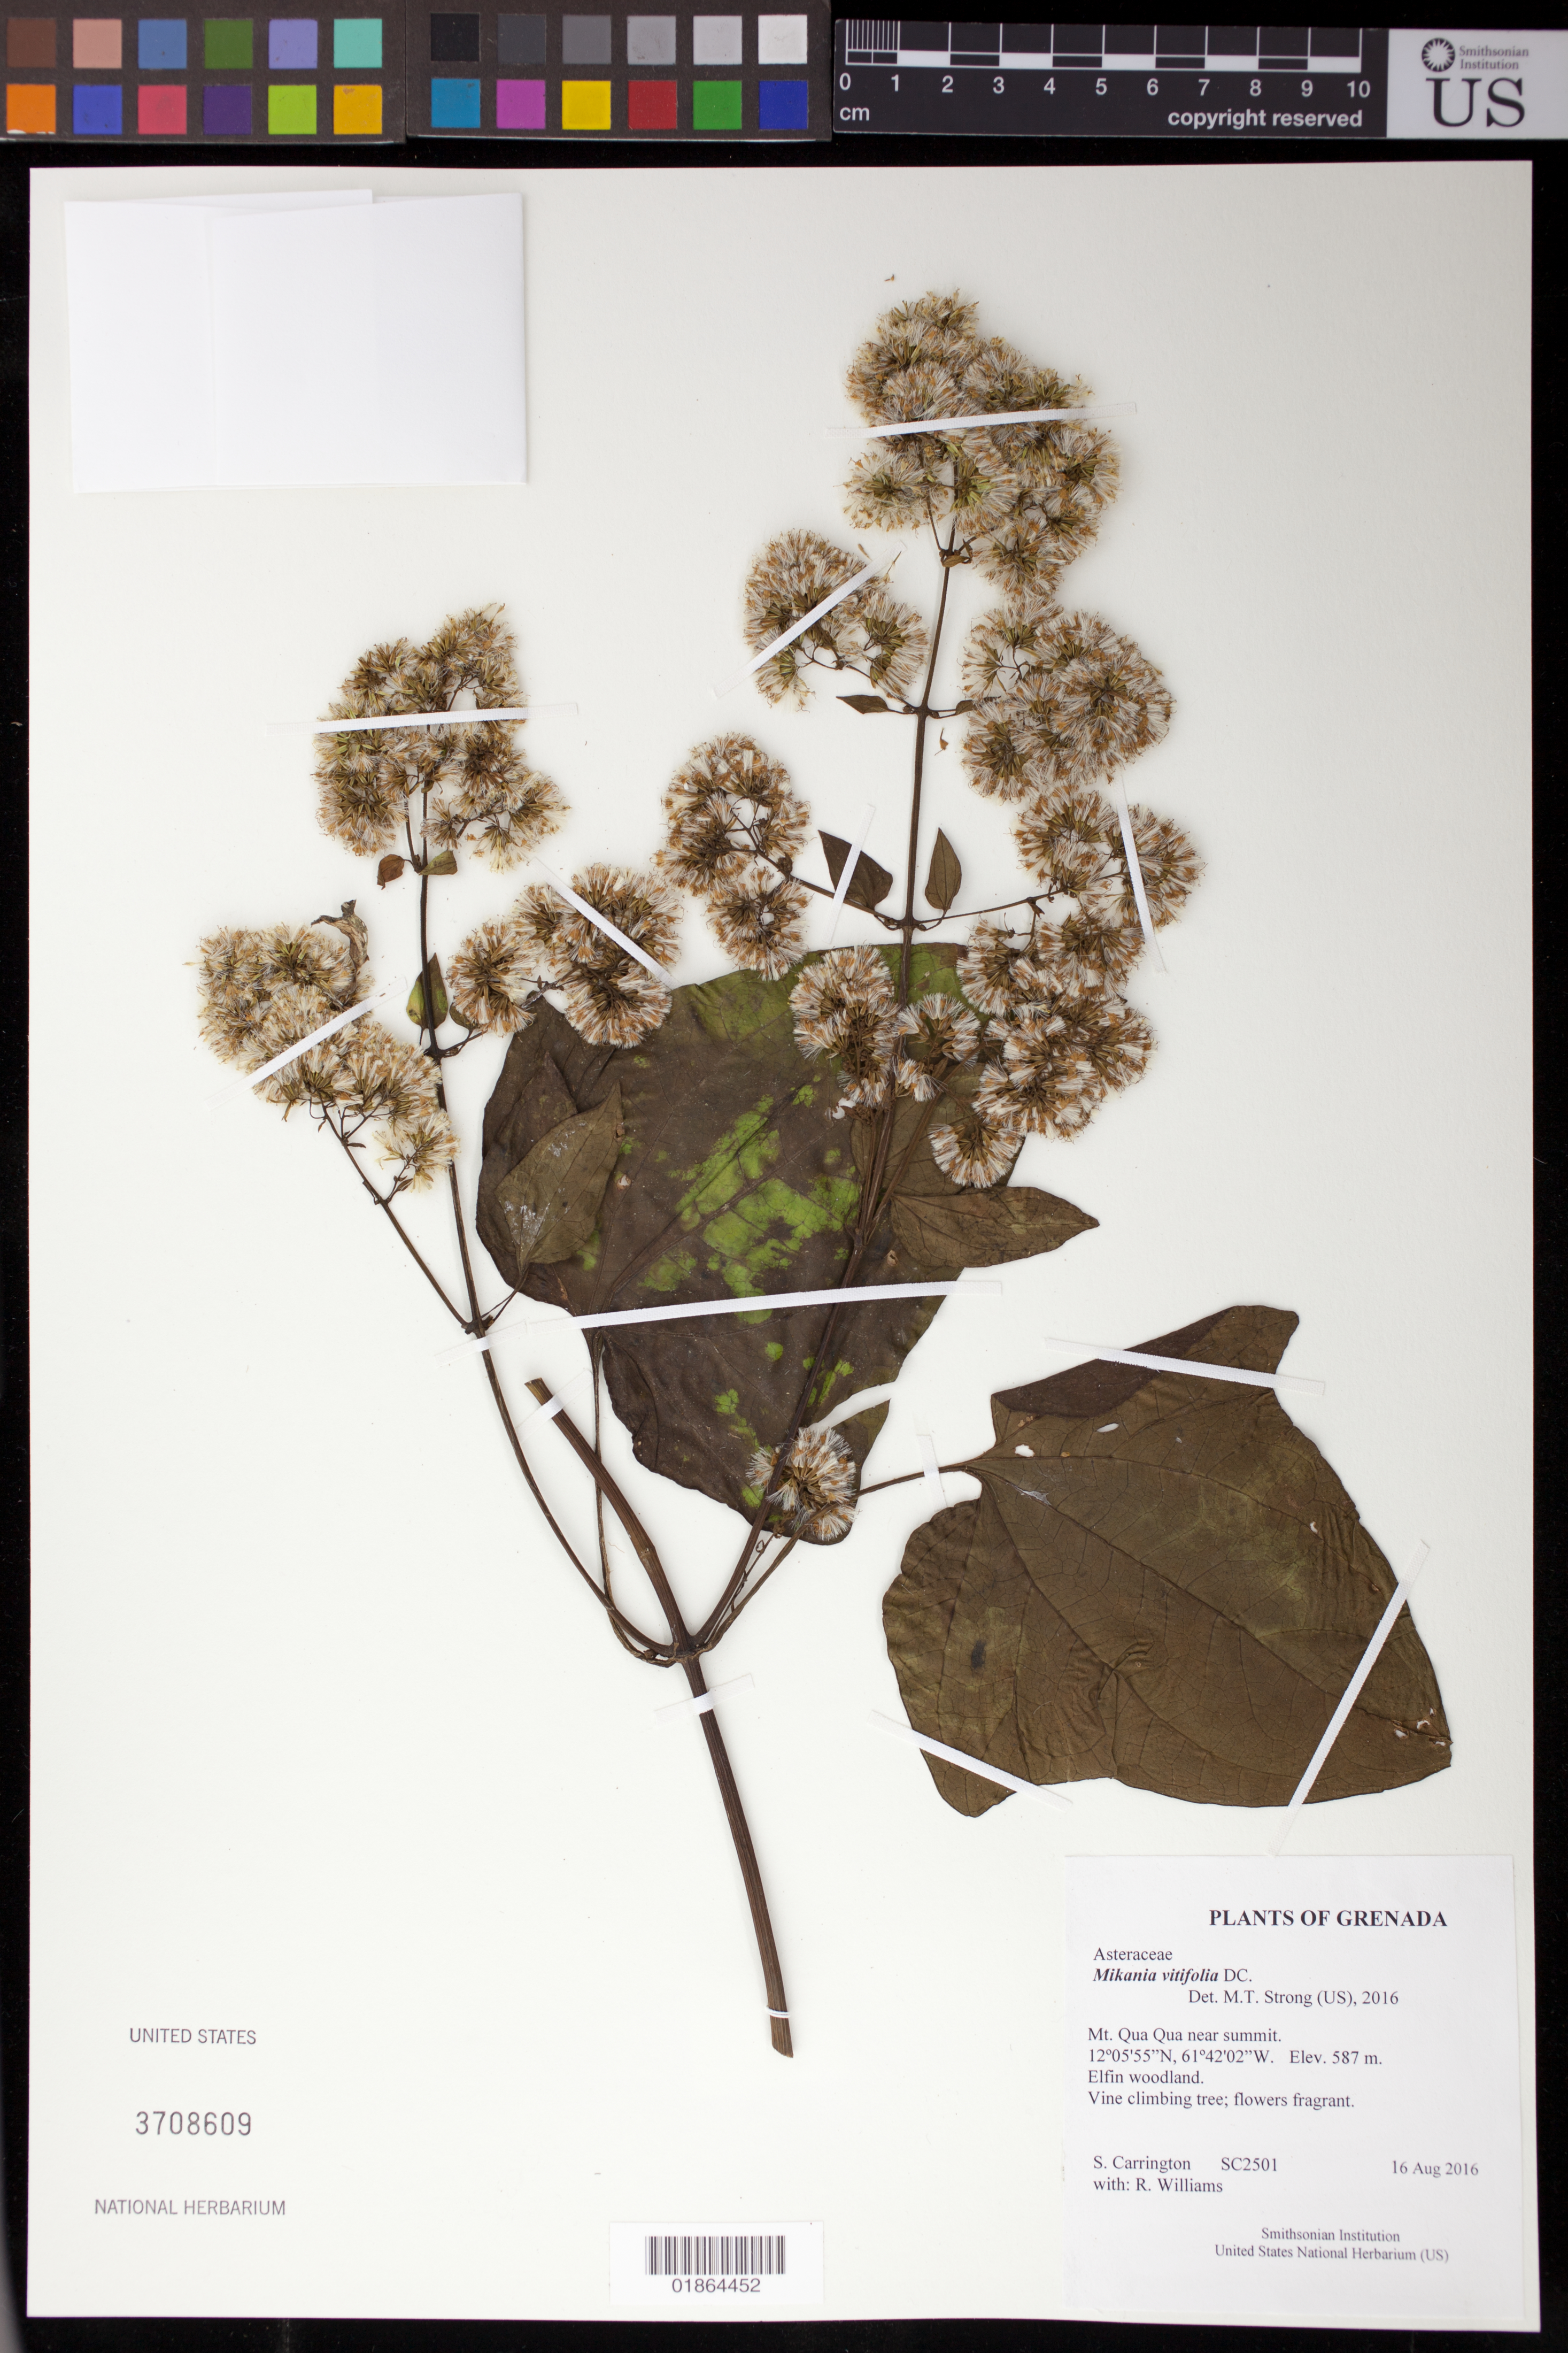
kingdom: Plantae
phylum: Tracheophyta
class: Magnoliopsida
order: Asterales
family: Asteraceae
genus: Mikania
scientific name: Mikania vitifolia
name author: DC.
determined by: Strong, M. T., (US), Smithsonian Institution - National Museum of Natural History (UNITED STATES)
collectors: C. M. S. Carrington & R. Williams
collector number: SC2501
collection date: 2016-08-16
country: Grenada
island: Grenada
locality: Mt Qua Qua near summit.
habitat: Elfin woodland.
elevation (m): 587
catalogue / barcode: US 3708609